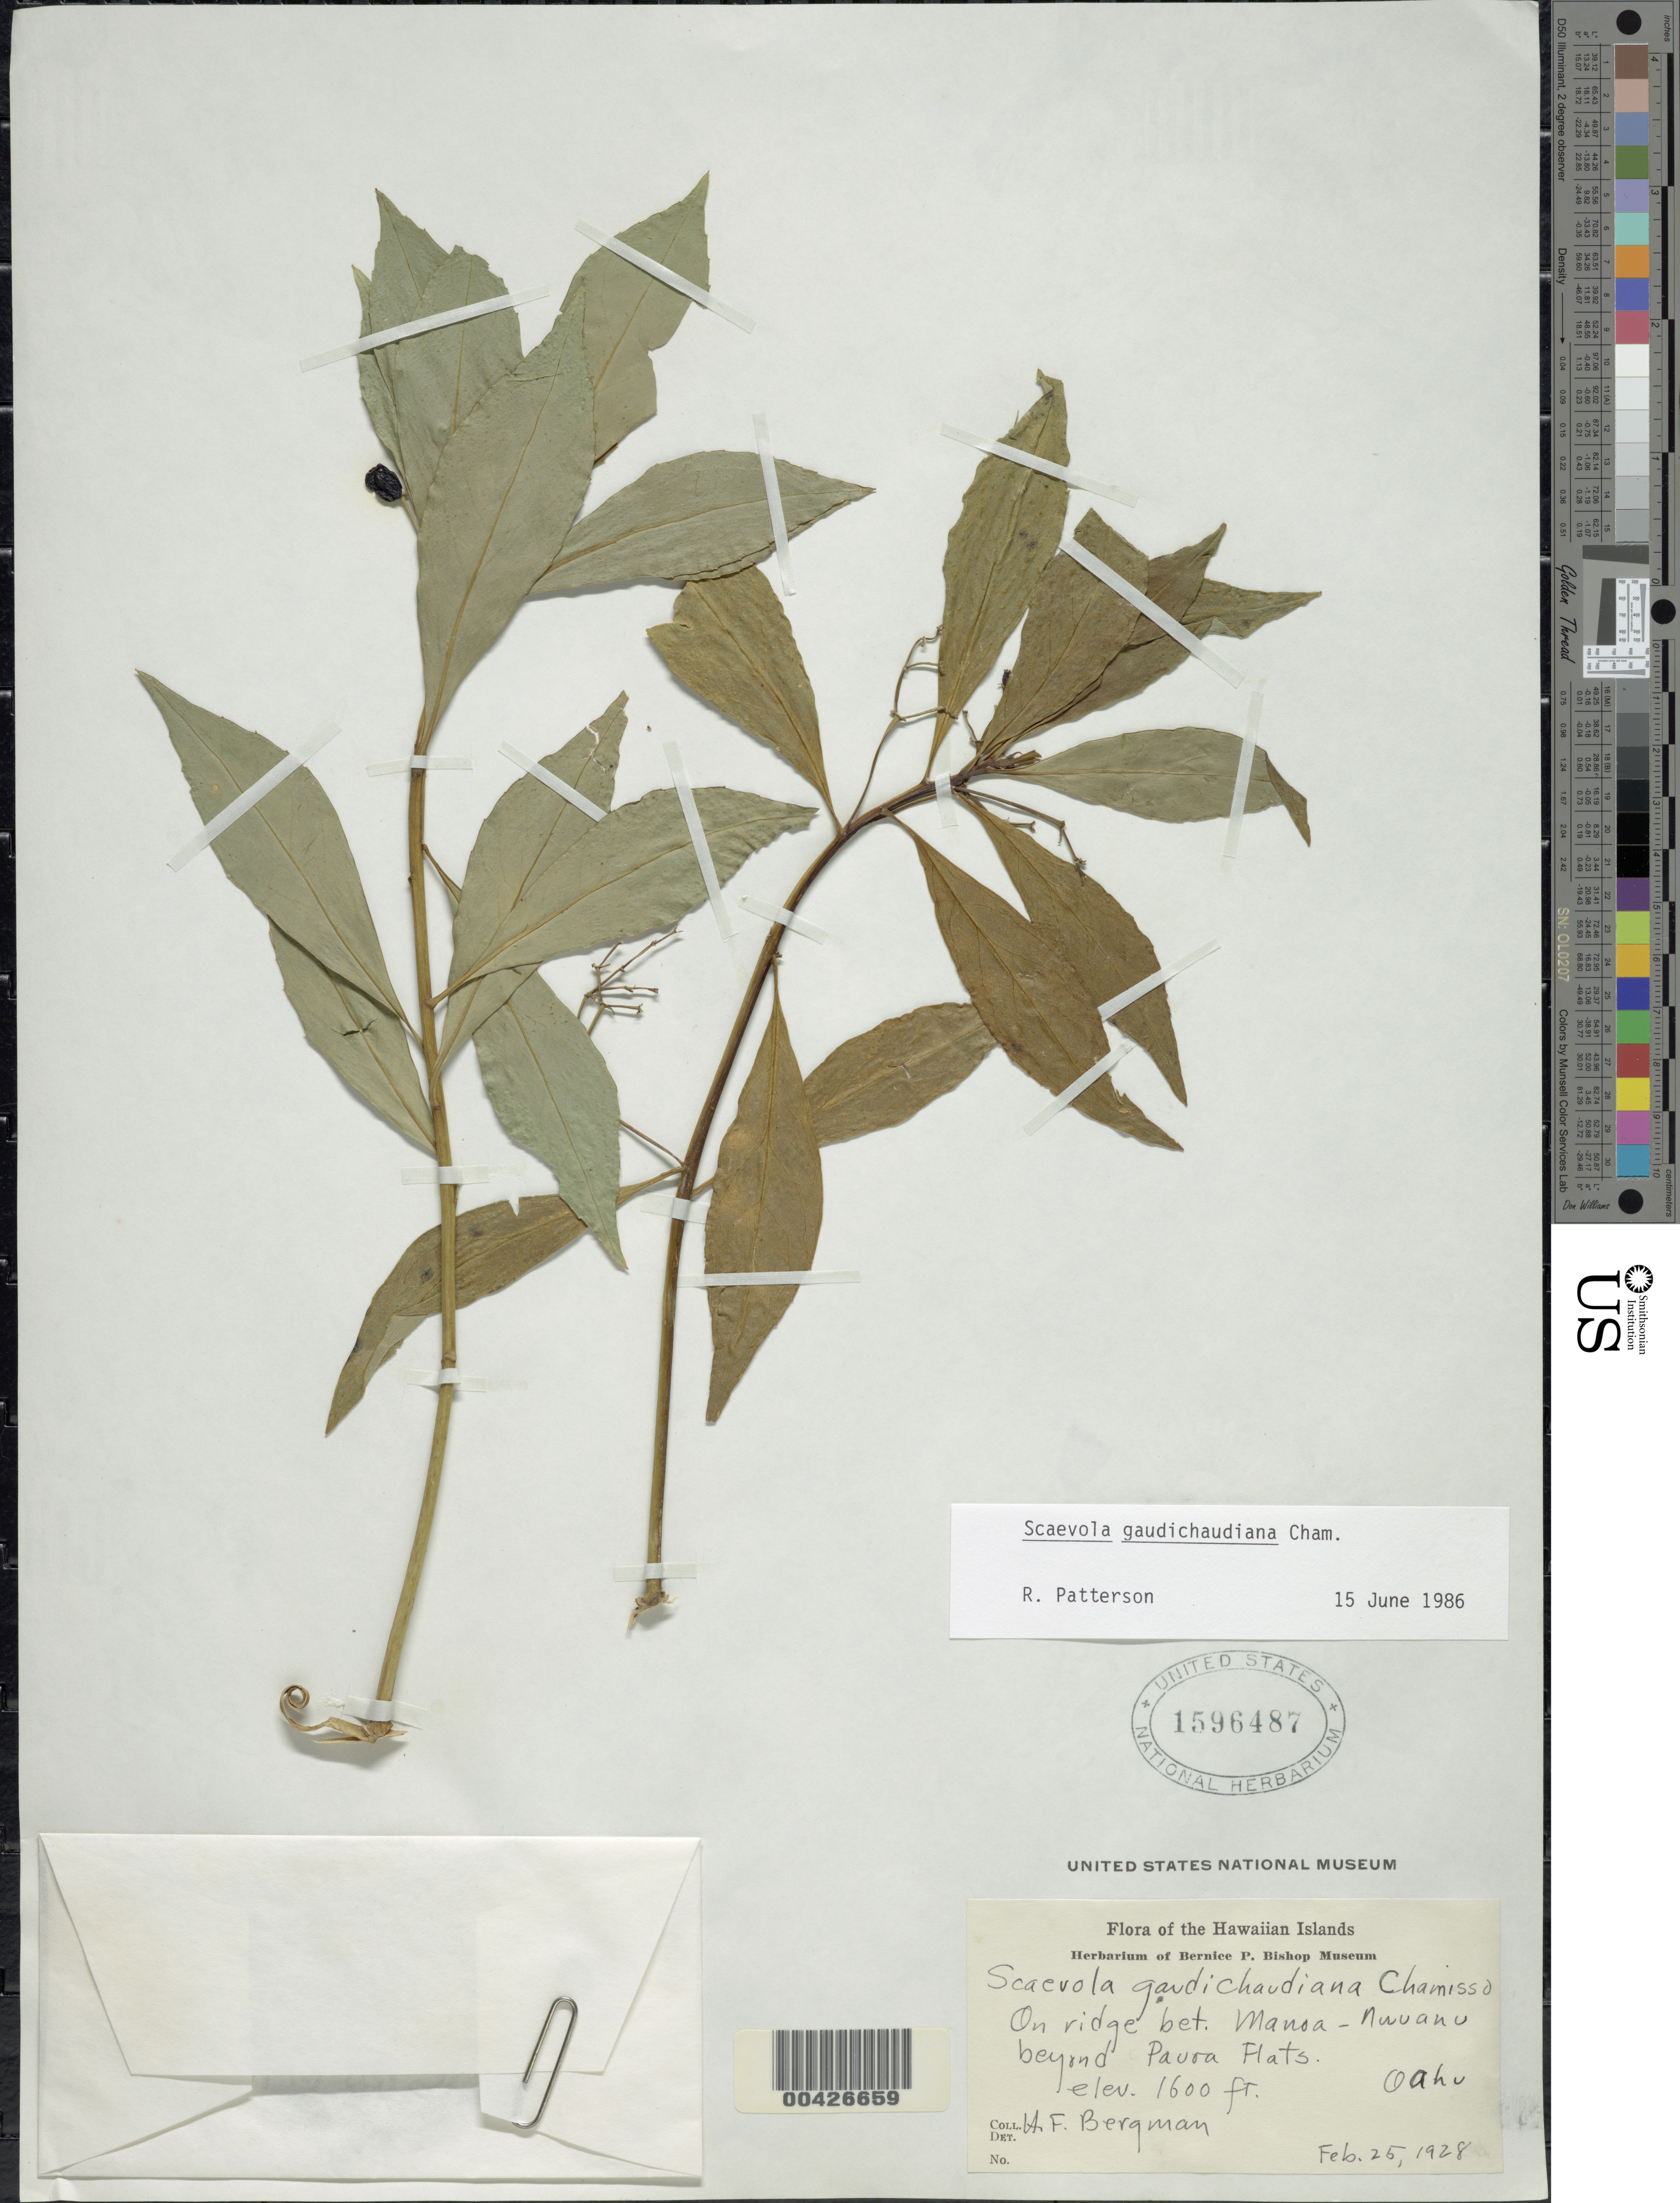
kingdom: Plantae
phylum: Tracheophyta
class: Magnoliopsida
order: Asterales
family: Goodeniaceae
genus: Scaevola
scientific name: Scaevola gaudichaudiana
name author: Cham.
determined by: Patterson, R.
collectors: H. Bergman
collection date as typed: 25 Feb 1928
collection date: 1928-02-25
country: United States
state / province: Hawaii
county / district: Honolulu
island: Oahu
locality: On ridge bet. Manoa - Nuuanu beyond Pauoa Flats, Oahu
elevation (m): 488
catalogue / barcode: US 1596487